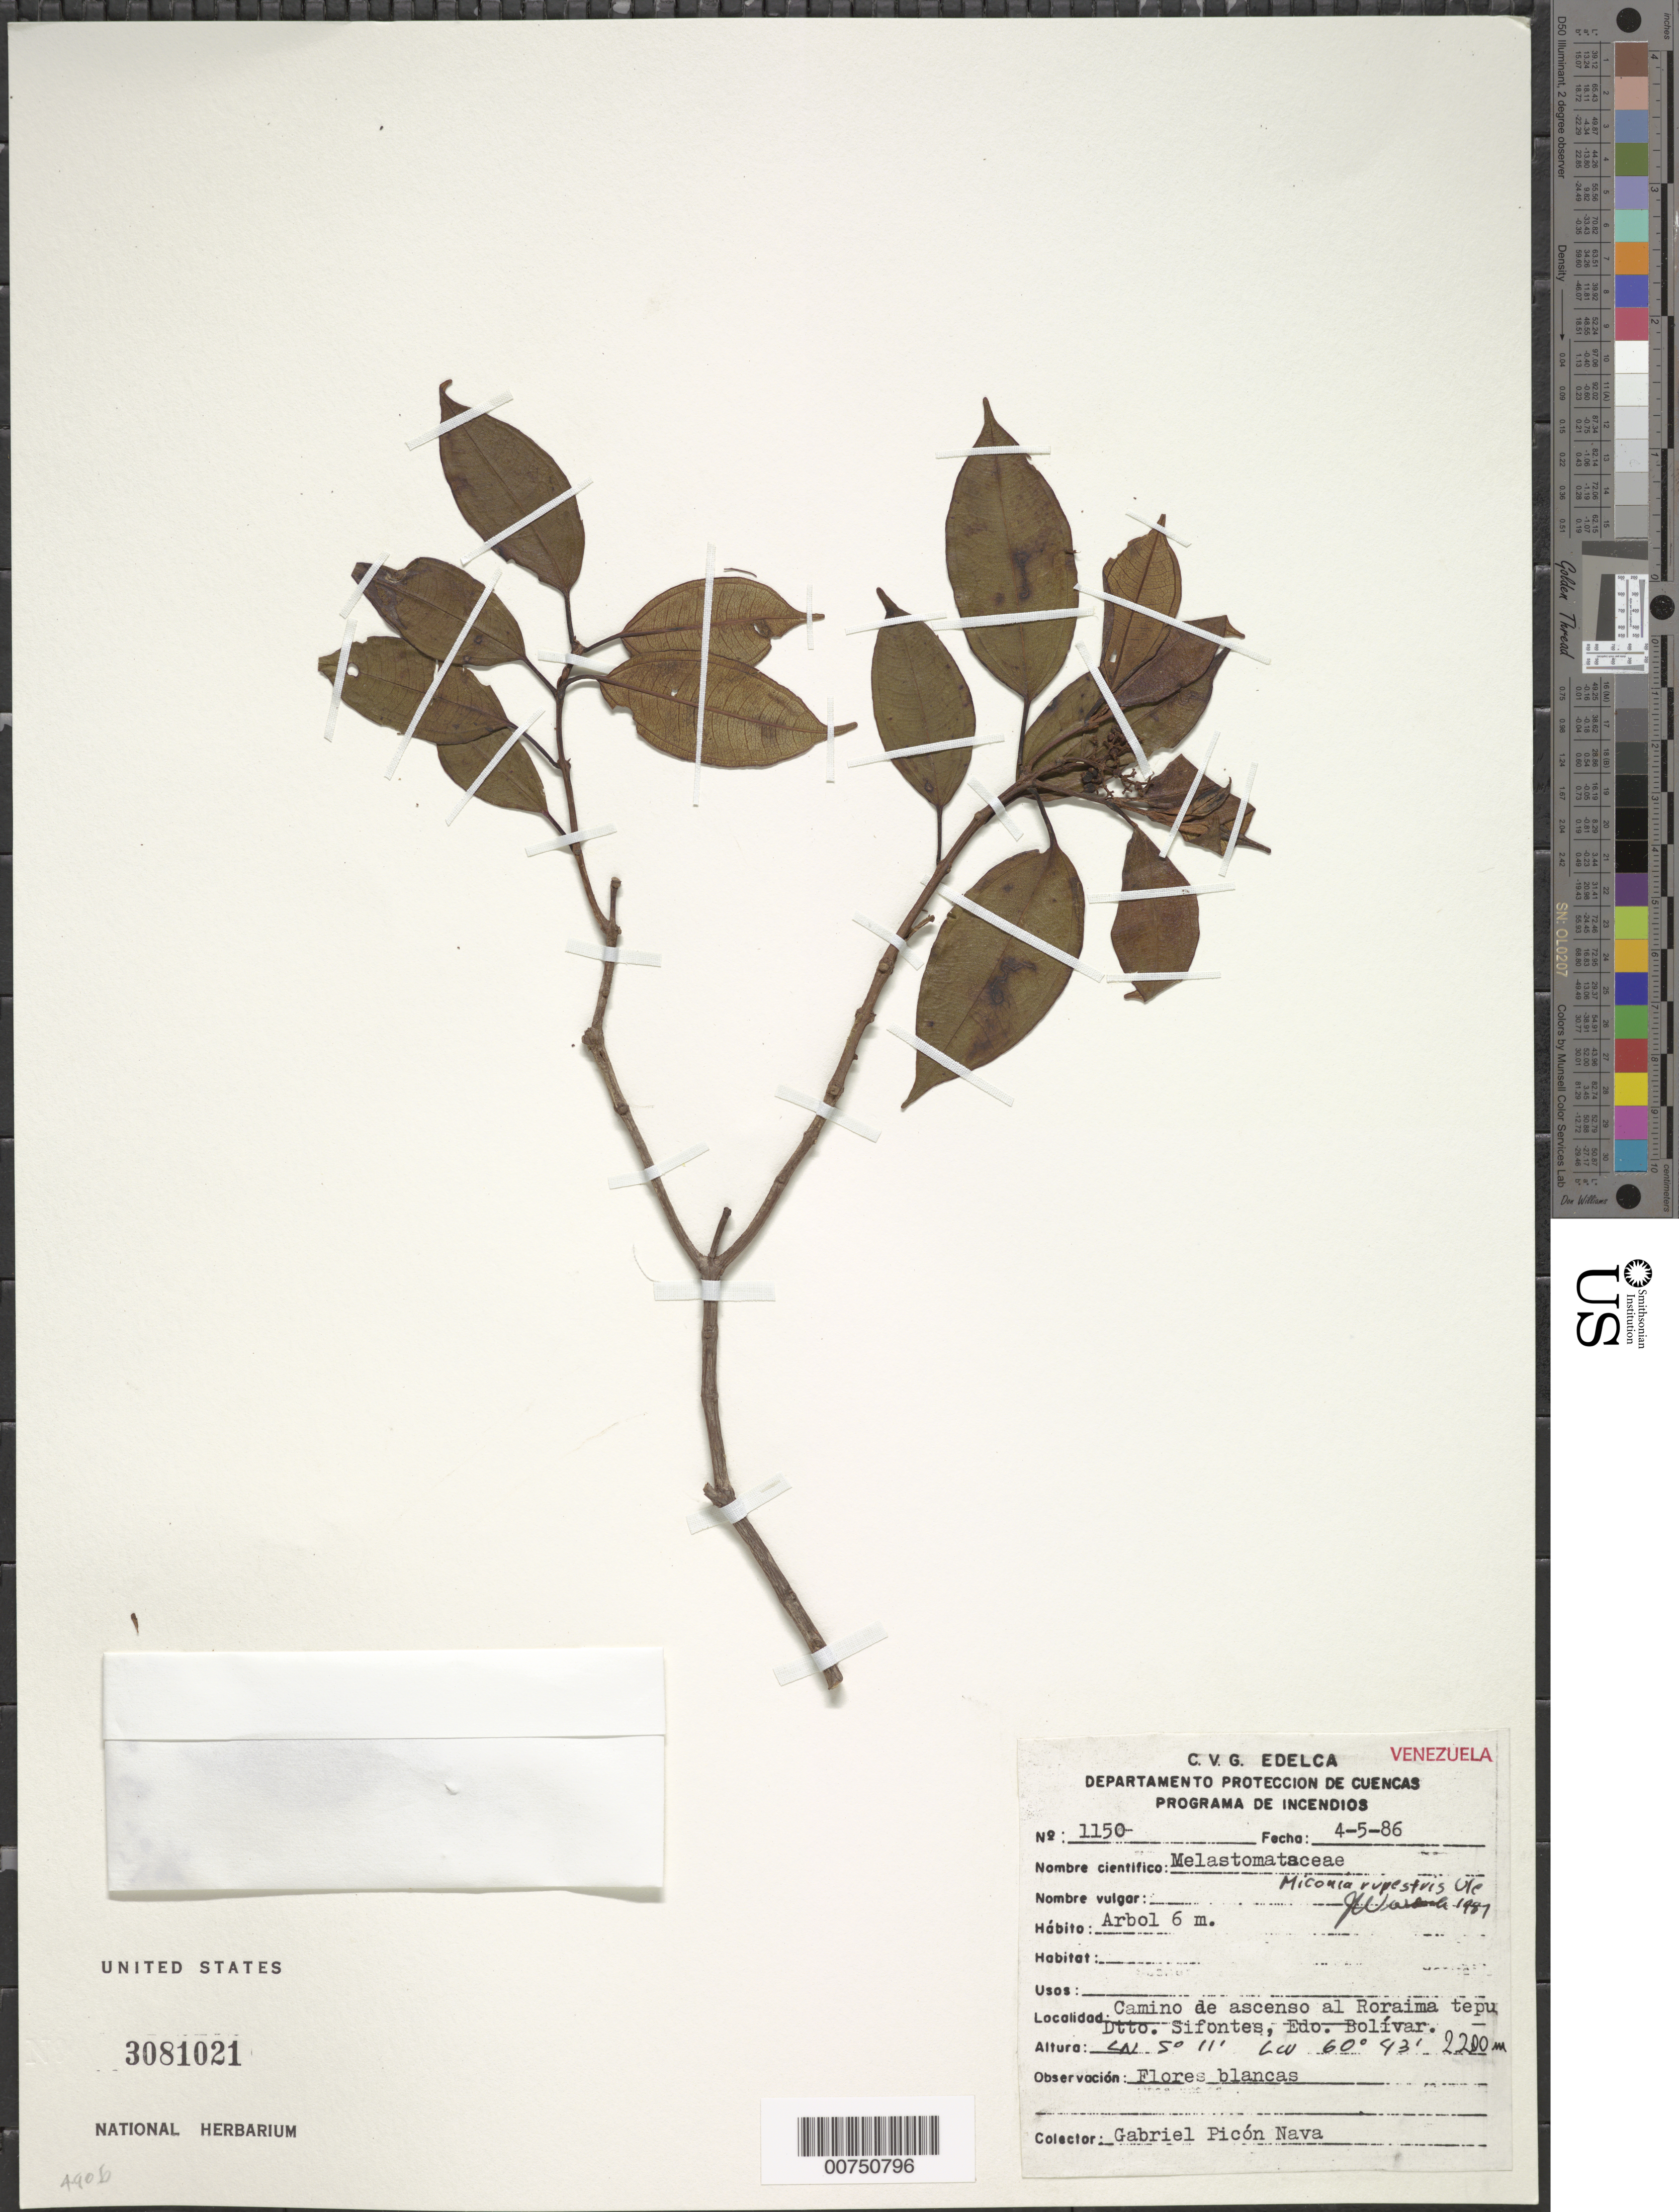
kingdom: Plantae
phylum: Tracheophyta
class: Magnoliopsida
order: Myrtales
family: Melastomataceae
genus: Miconia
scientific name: Miconia rupestris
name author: Ule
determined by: Wurdack, John J., (US), US (UNITED STATES)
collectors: G. Picón Navas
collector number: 1150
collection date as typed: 4-May-86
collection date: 1986-05-04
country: Venezuela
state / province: Bolívar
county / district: Sifontes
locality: Camino de ascenso al Roraima tepuí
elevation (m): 2200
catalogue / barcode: US 3081021